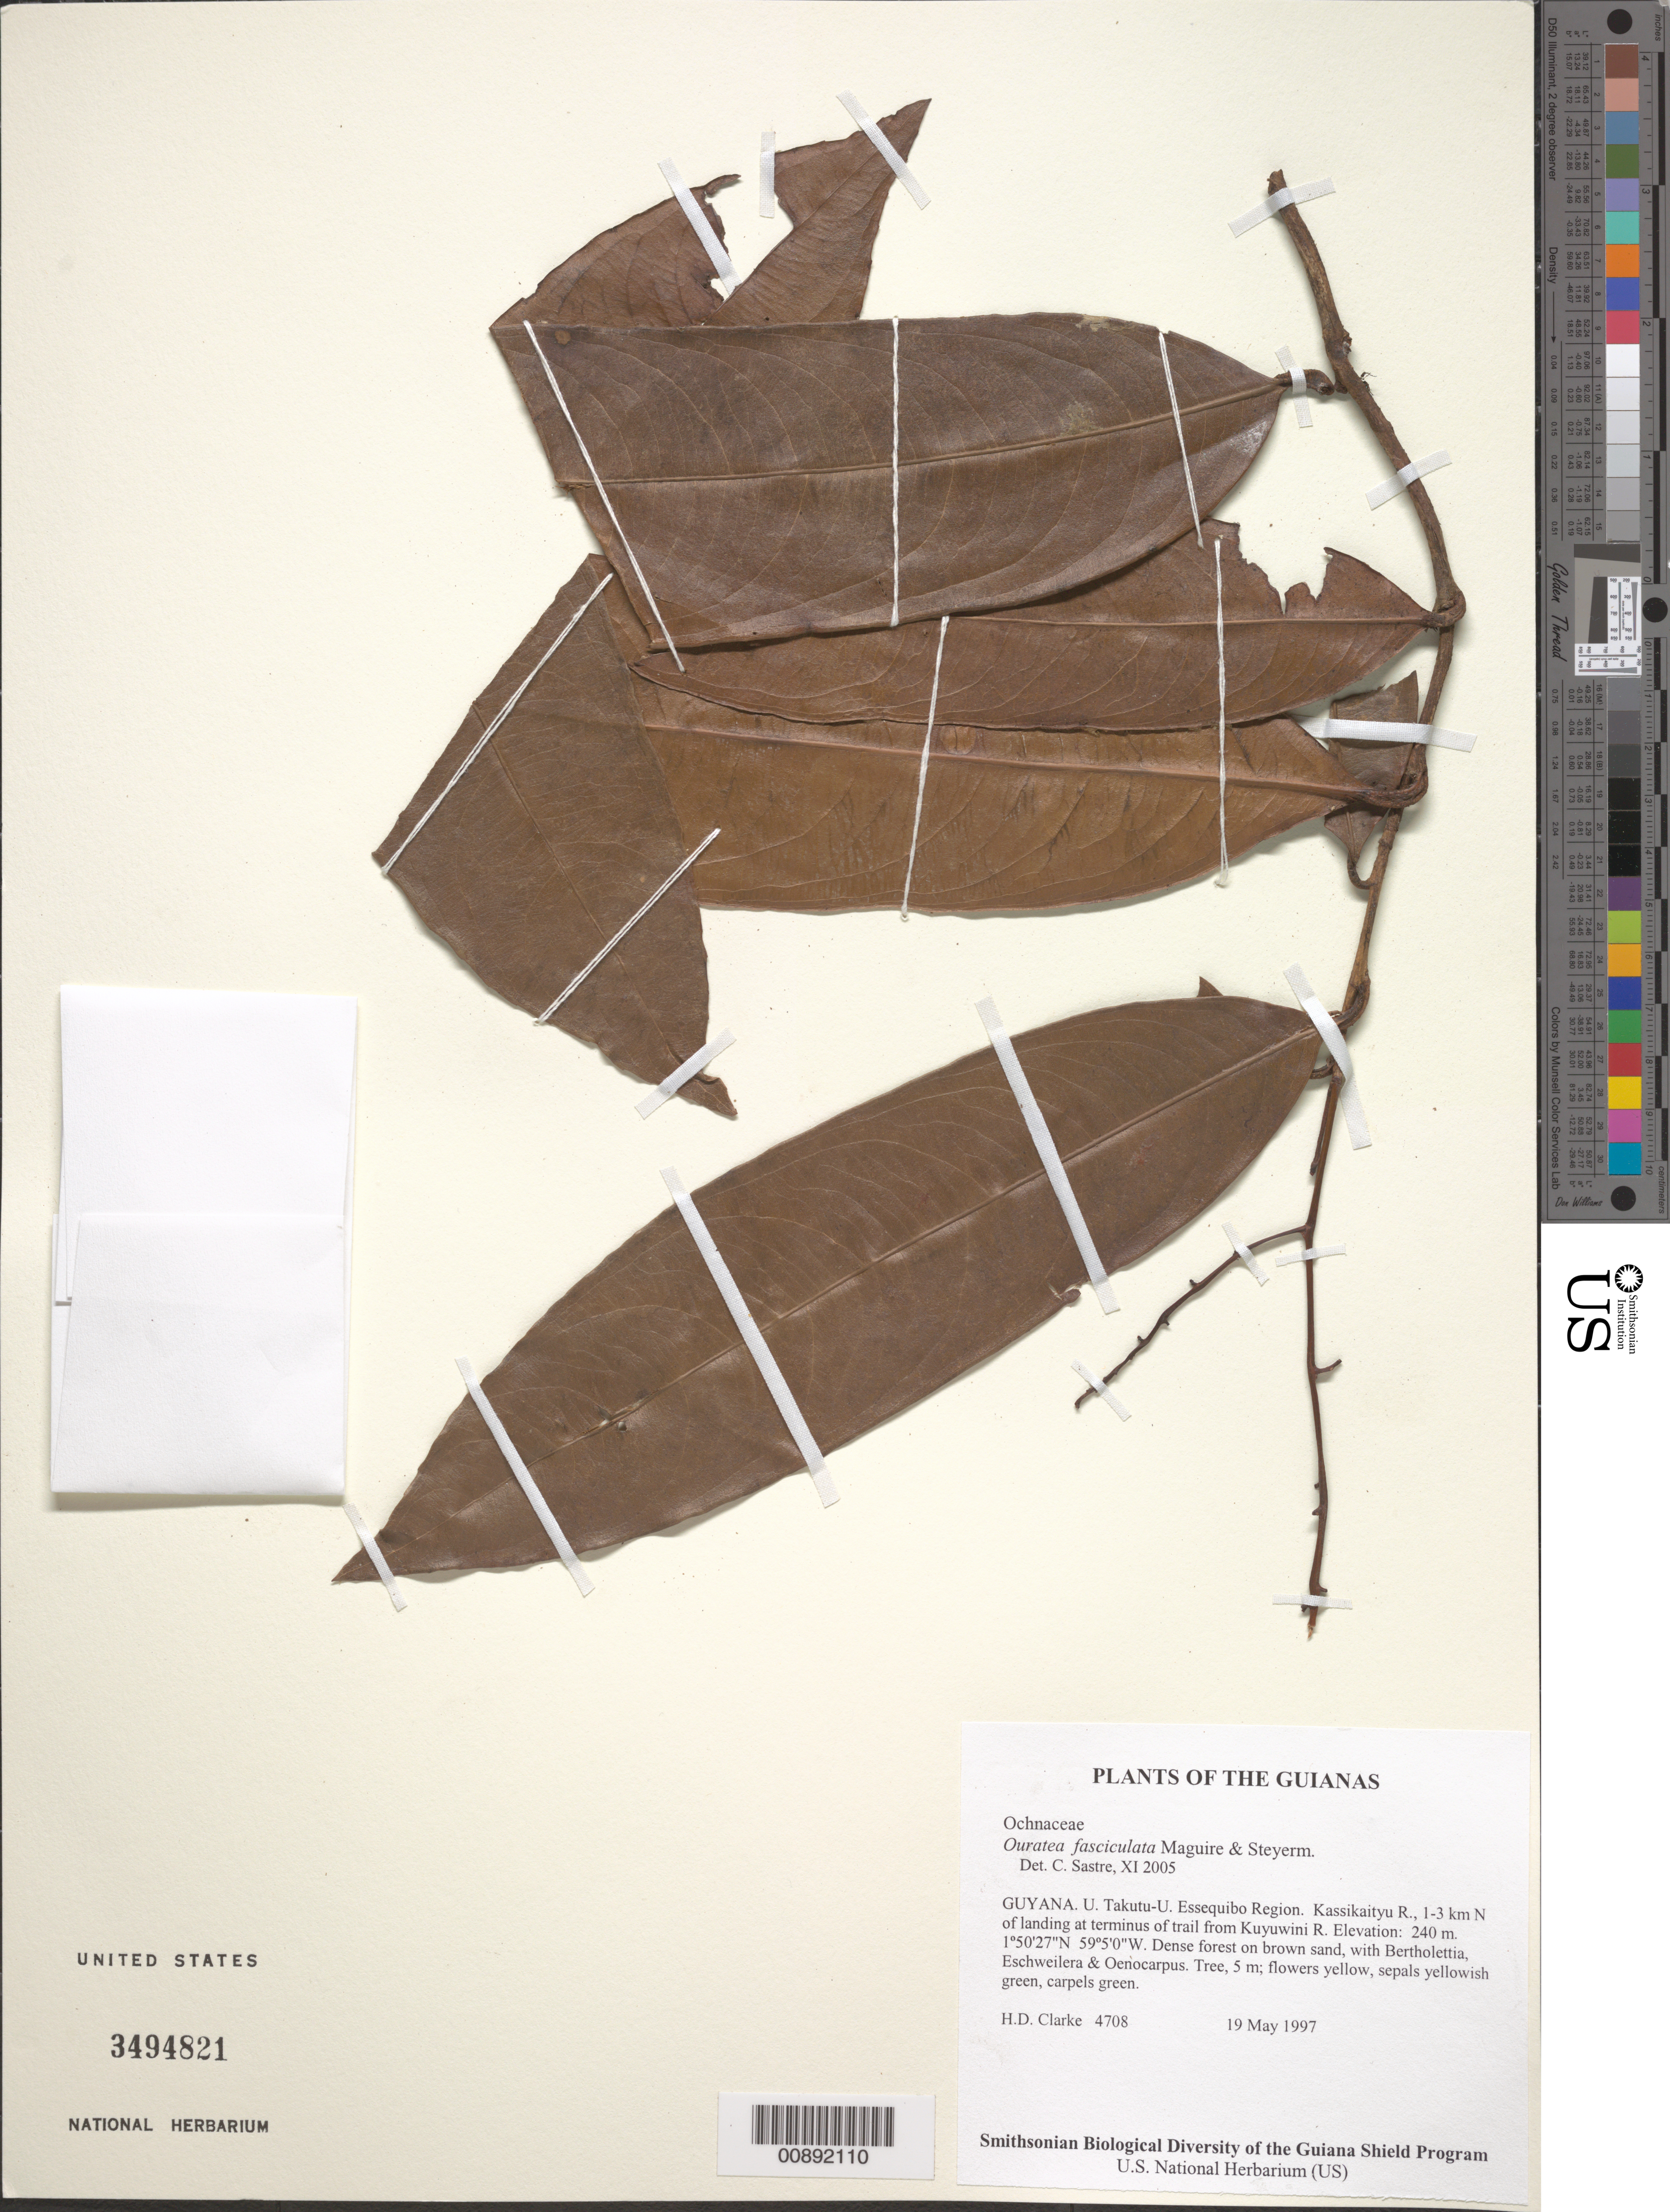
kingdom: Plantae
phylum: Tracheophyta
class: Magnoliopsida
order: Malpighiales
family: Ochnaceae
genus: Ouratea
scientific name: Ouratea fasciculata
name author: Maguire & Steyerm.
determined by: Sastre, C. H. L.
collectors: H. D. Clarke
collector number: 4708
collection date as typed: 19 May 1997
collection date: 1997-05-19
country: Guyana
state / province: U. Takutu-U. Essequibo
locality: Kassikaityu R., 1-3 km N of landing at terminus of trail from Kuyuwini R.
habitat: Dense forest on brown sand, with Bertholettia, Eschweilera & Oenocarpus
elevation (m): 240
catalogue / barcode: US 3494821